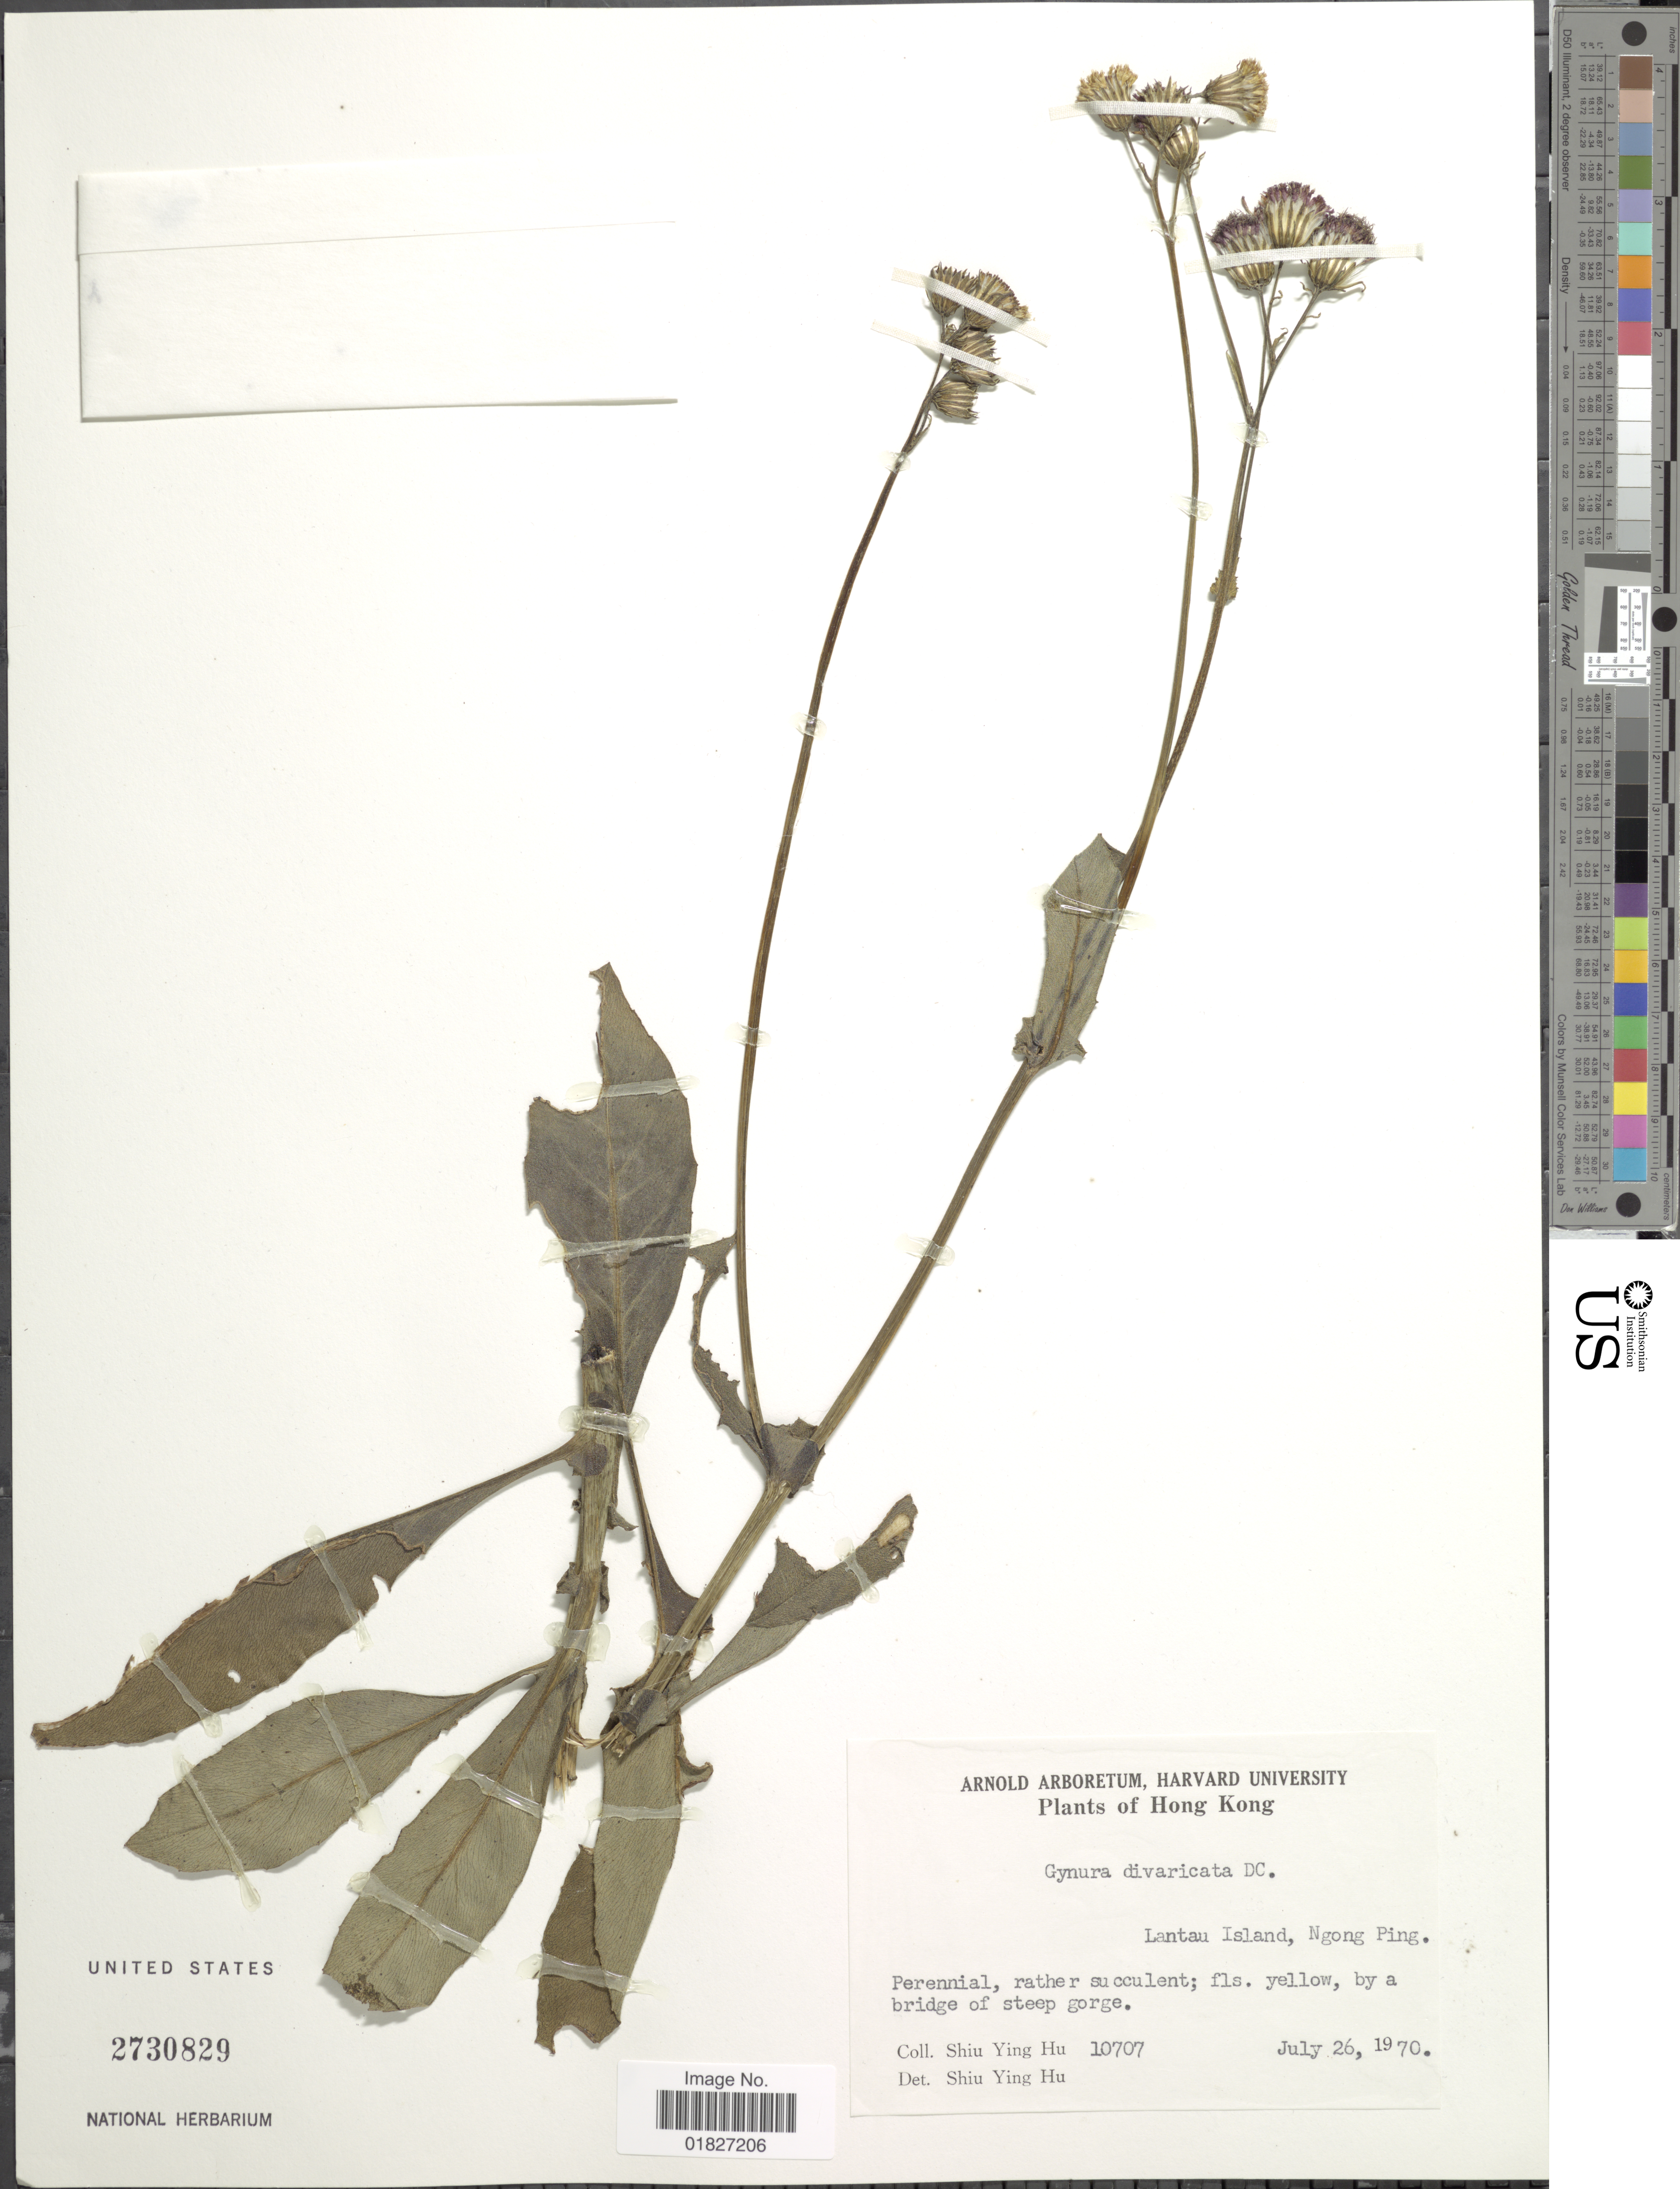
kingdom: Plantae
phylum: Tracheophyta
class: Magnoliopsida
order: Asterales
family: Asteraceae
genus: Gynura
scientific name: Gynura divaricata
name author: (L.) DC.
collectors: S. Y. Hu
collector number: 10707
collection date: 1970-07-26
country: China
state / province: Hong Kong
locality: Lantau Island, Ngong Ping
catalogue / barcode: US 2730829